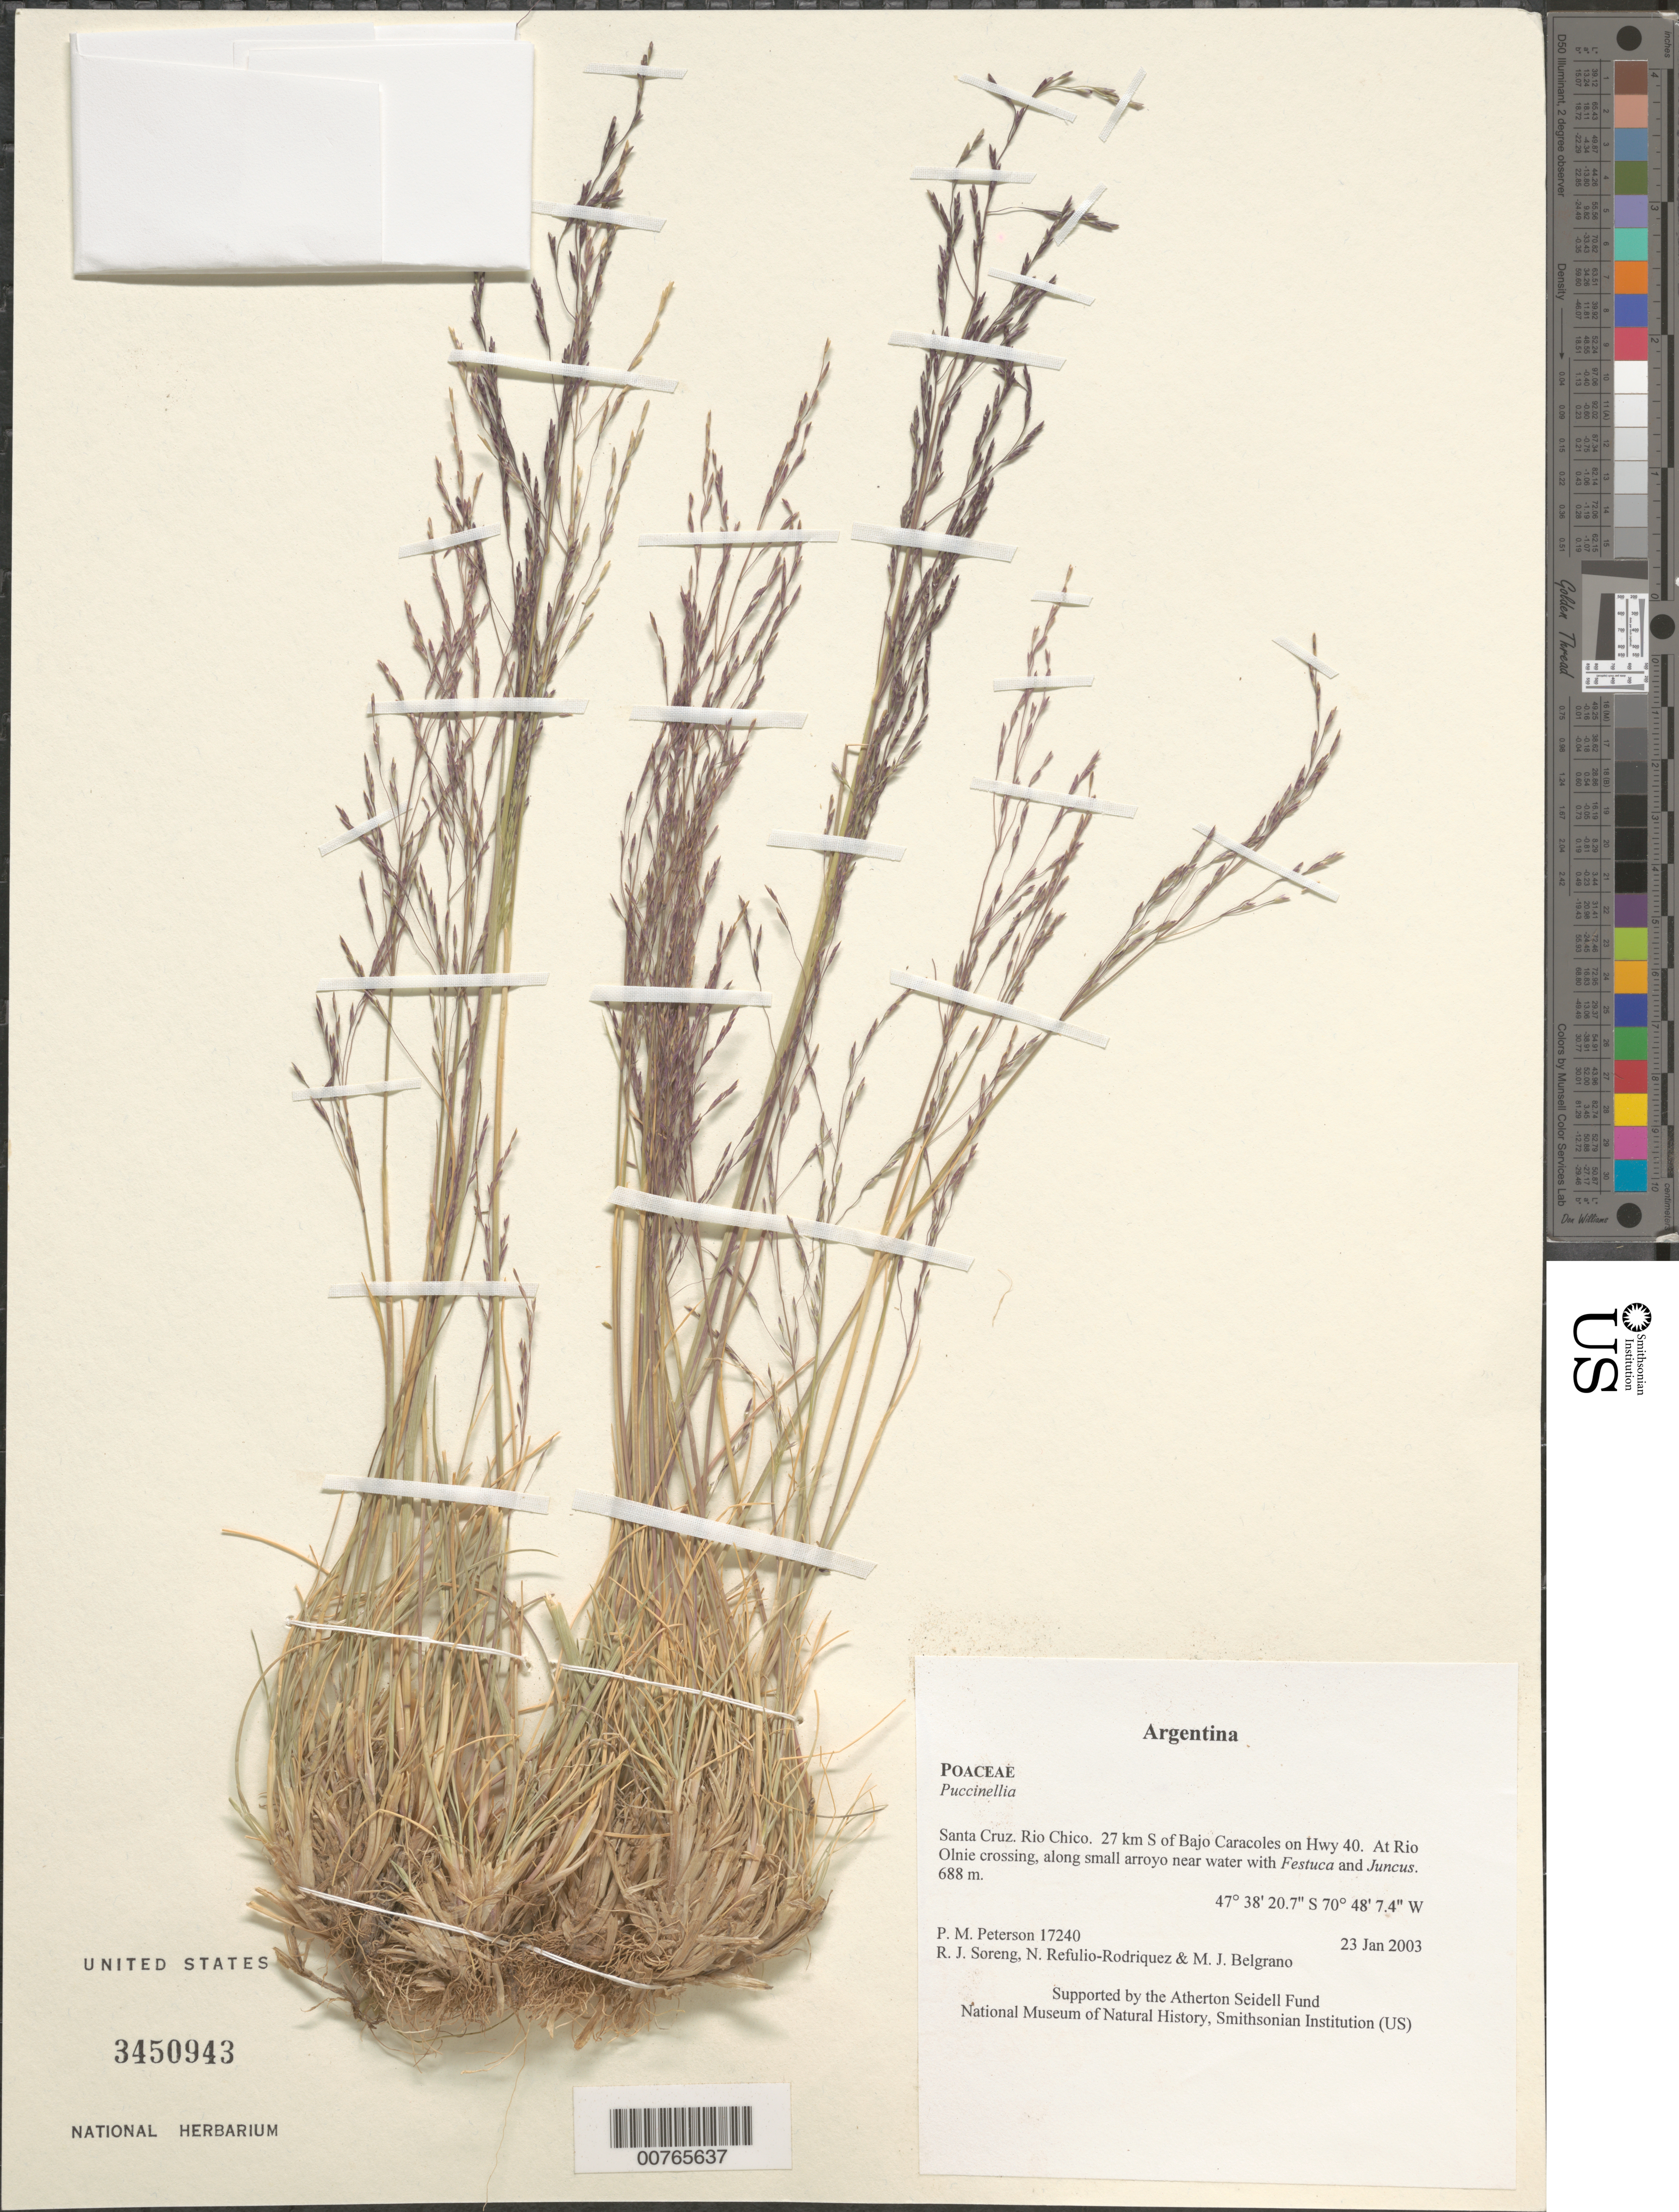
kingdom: Plantae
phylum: Tracheophyta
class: Liliopsida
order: Poales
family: Poaceae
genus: Puccinellia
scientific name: Puccinellia sp.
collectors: P. M. Peterson, R. J. Soreng, N. Refulio-Rodríguez & M. Belgrano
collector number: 17240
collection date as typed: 23 Jan 2003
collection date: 2003-01-23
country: Argentina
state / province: Santa Cruz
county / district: Rio Chico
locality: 27 km S of Bajo Caracoles on Hwy 40. At Rio Olnie crossing, along small arroyo near water with Festuca and Juncus.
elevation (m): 688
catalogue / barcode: US 3450943